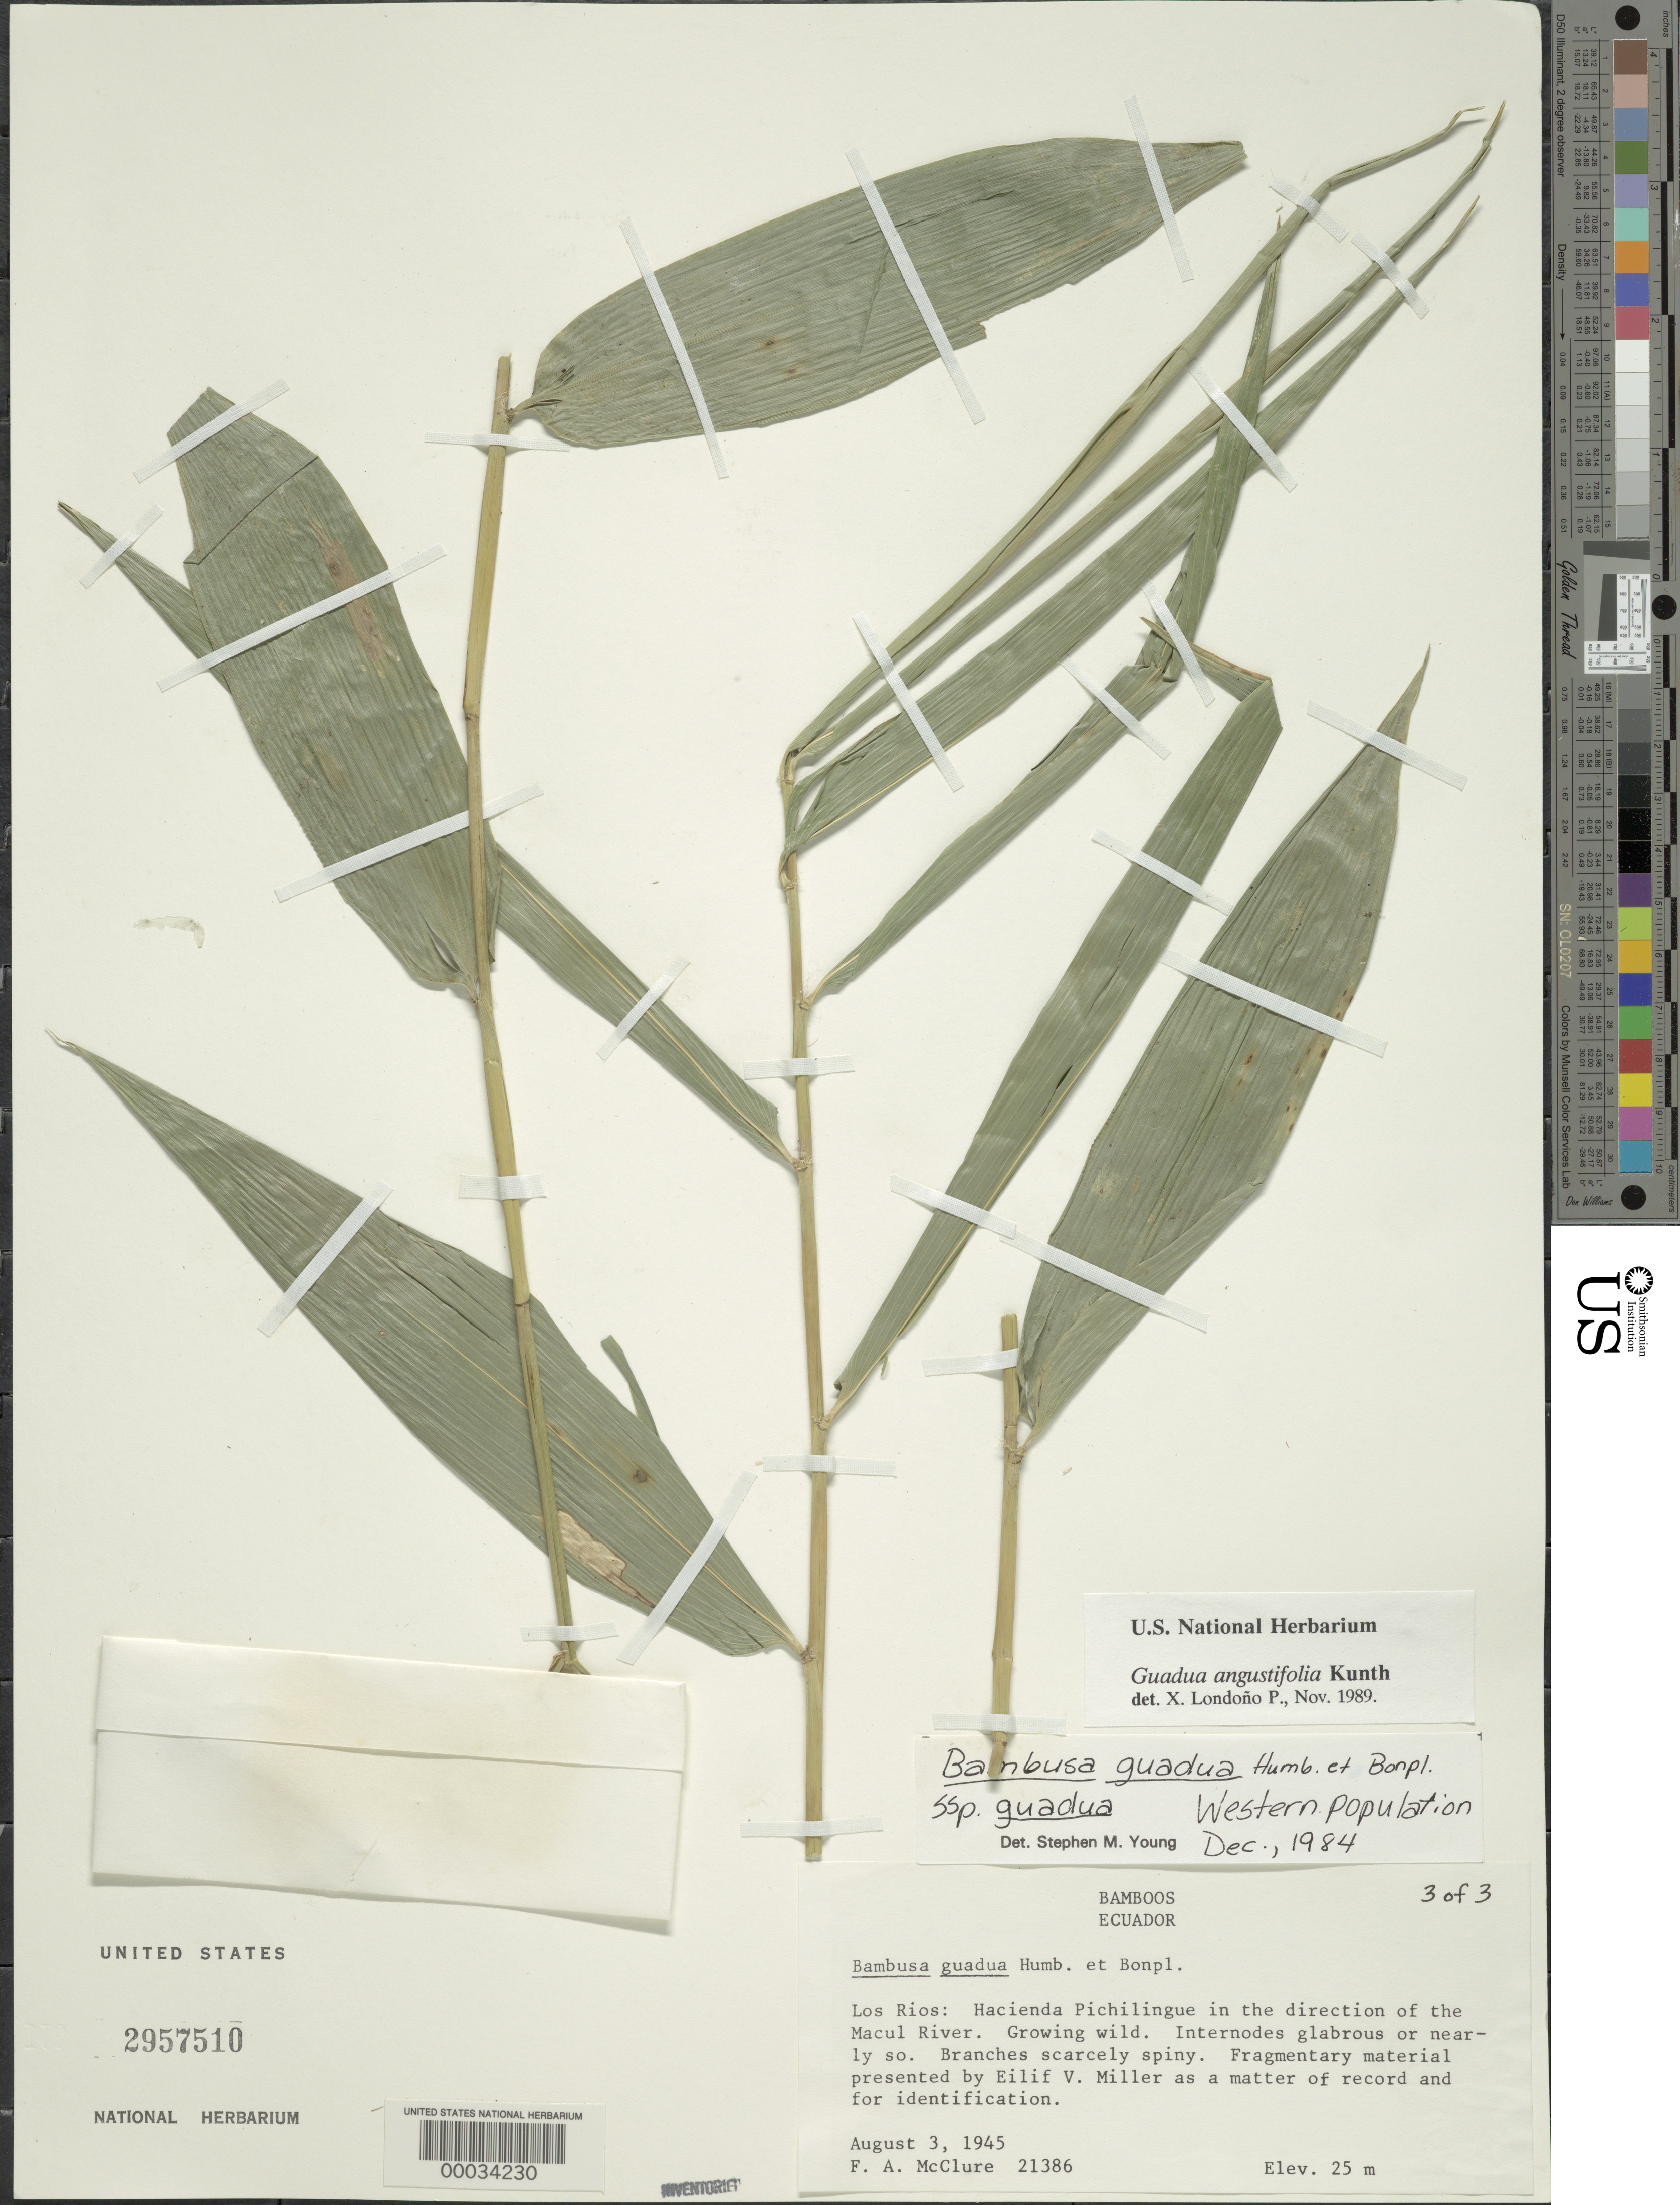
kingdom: Plantae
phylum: Tracheophyta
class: Liliopsida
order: Poales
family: Poaceae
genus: Guadua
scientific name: Guadua angustifolia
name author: Kunth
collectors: F. A. McClure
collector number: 21386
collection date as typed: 03 Aug 1945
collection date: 1945-08-03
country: Ecuador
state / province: Los Ríos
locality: Hacienda pichilingue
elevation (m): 25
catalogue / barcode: US 2957510